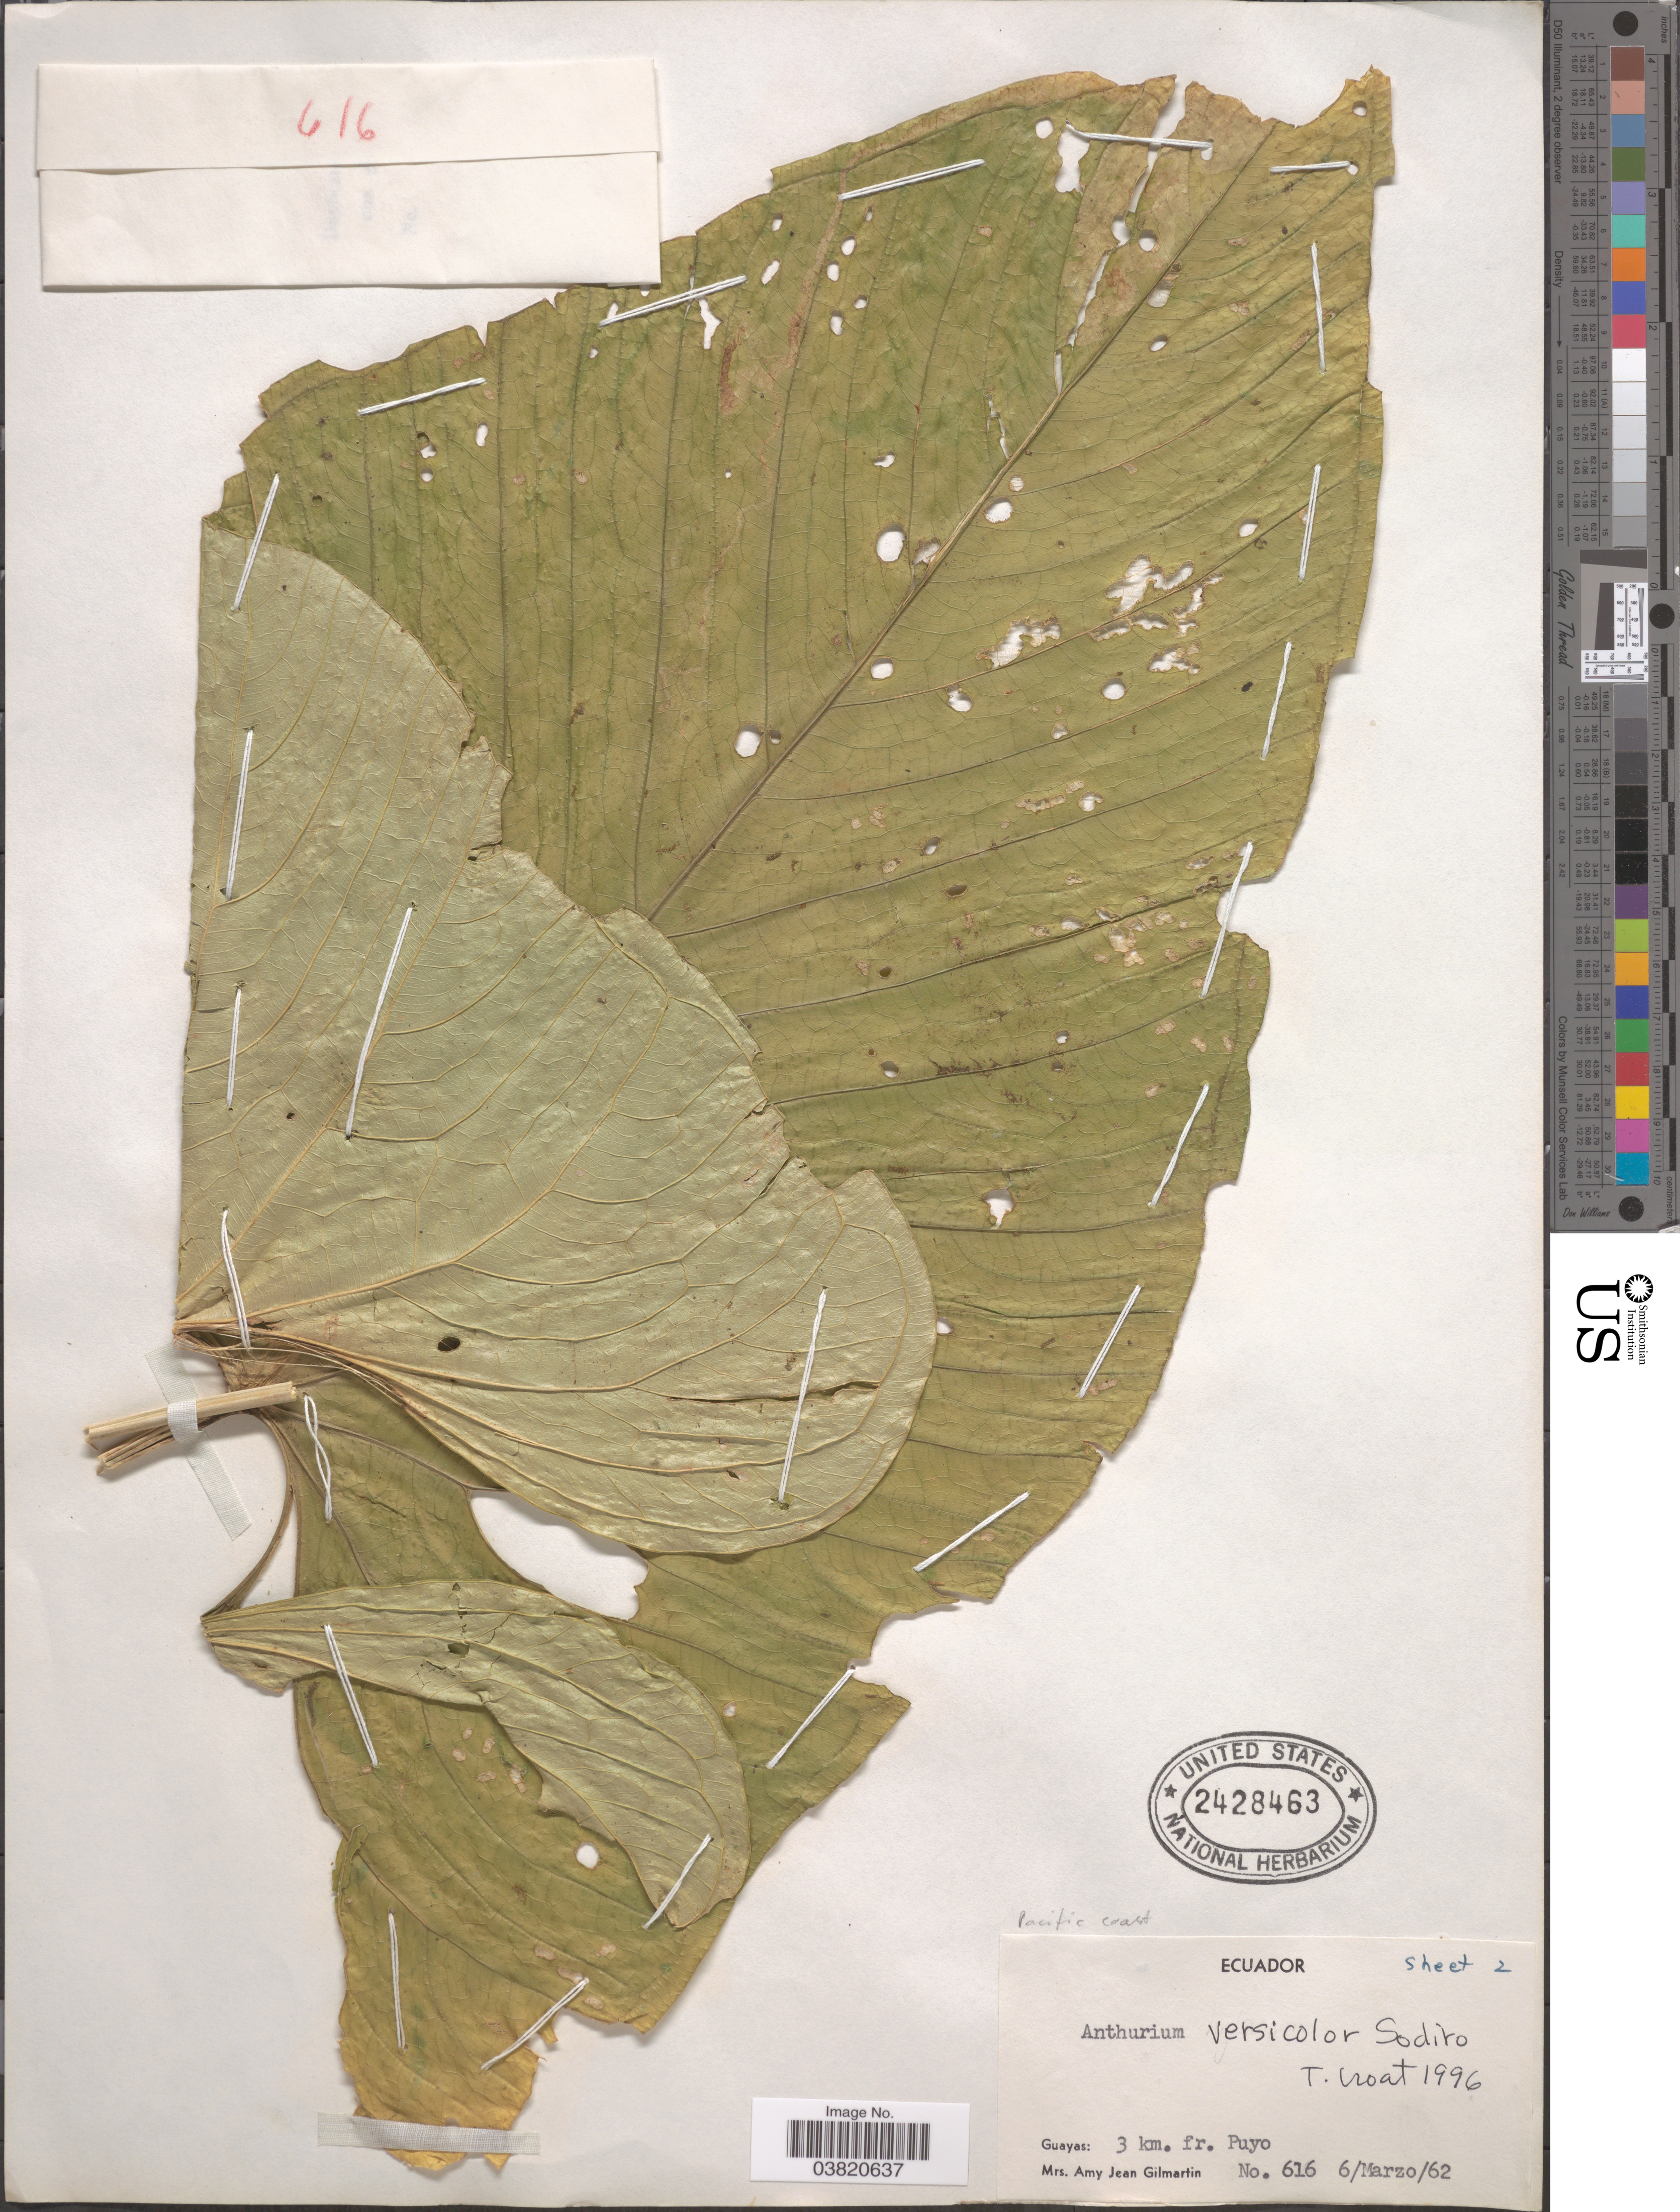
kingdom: Plantae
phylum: Tracheophyta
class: Liliopsida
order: Alismatales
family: Araceae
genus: Anthurium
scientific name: Anthurium versicolor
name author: Sodiro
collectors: A. J. Gilmartin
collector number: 616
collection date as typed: Transcribed d/m/y: 6/3/62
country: Ecuador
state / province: Guayas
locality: Pacific coast. 3 km. fr. Puyo.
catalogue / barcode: US 2428463